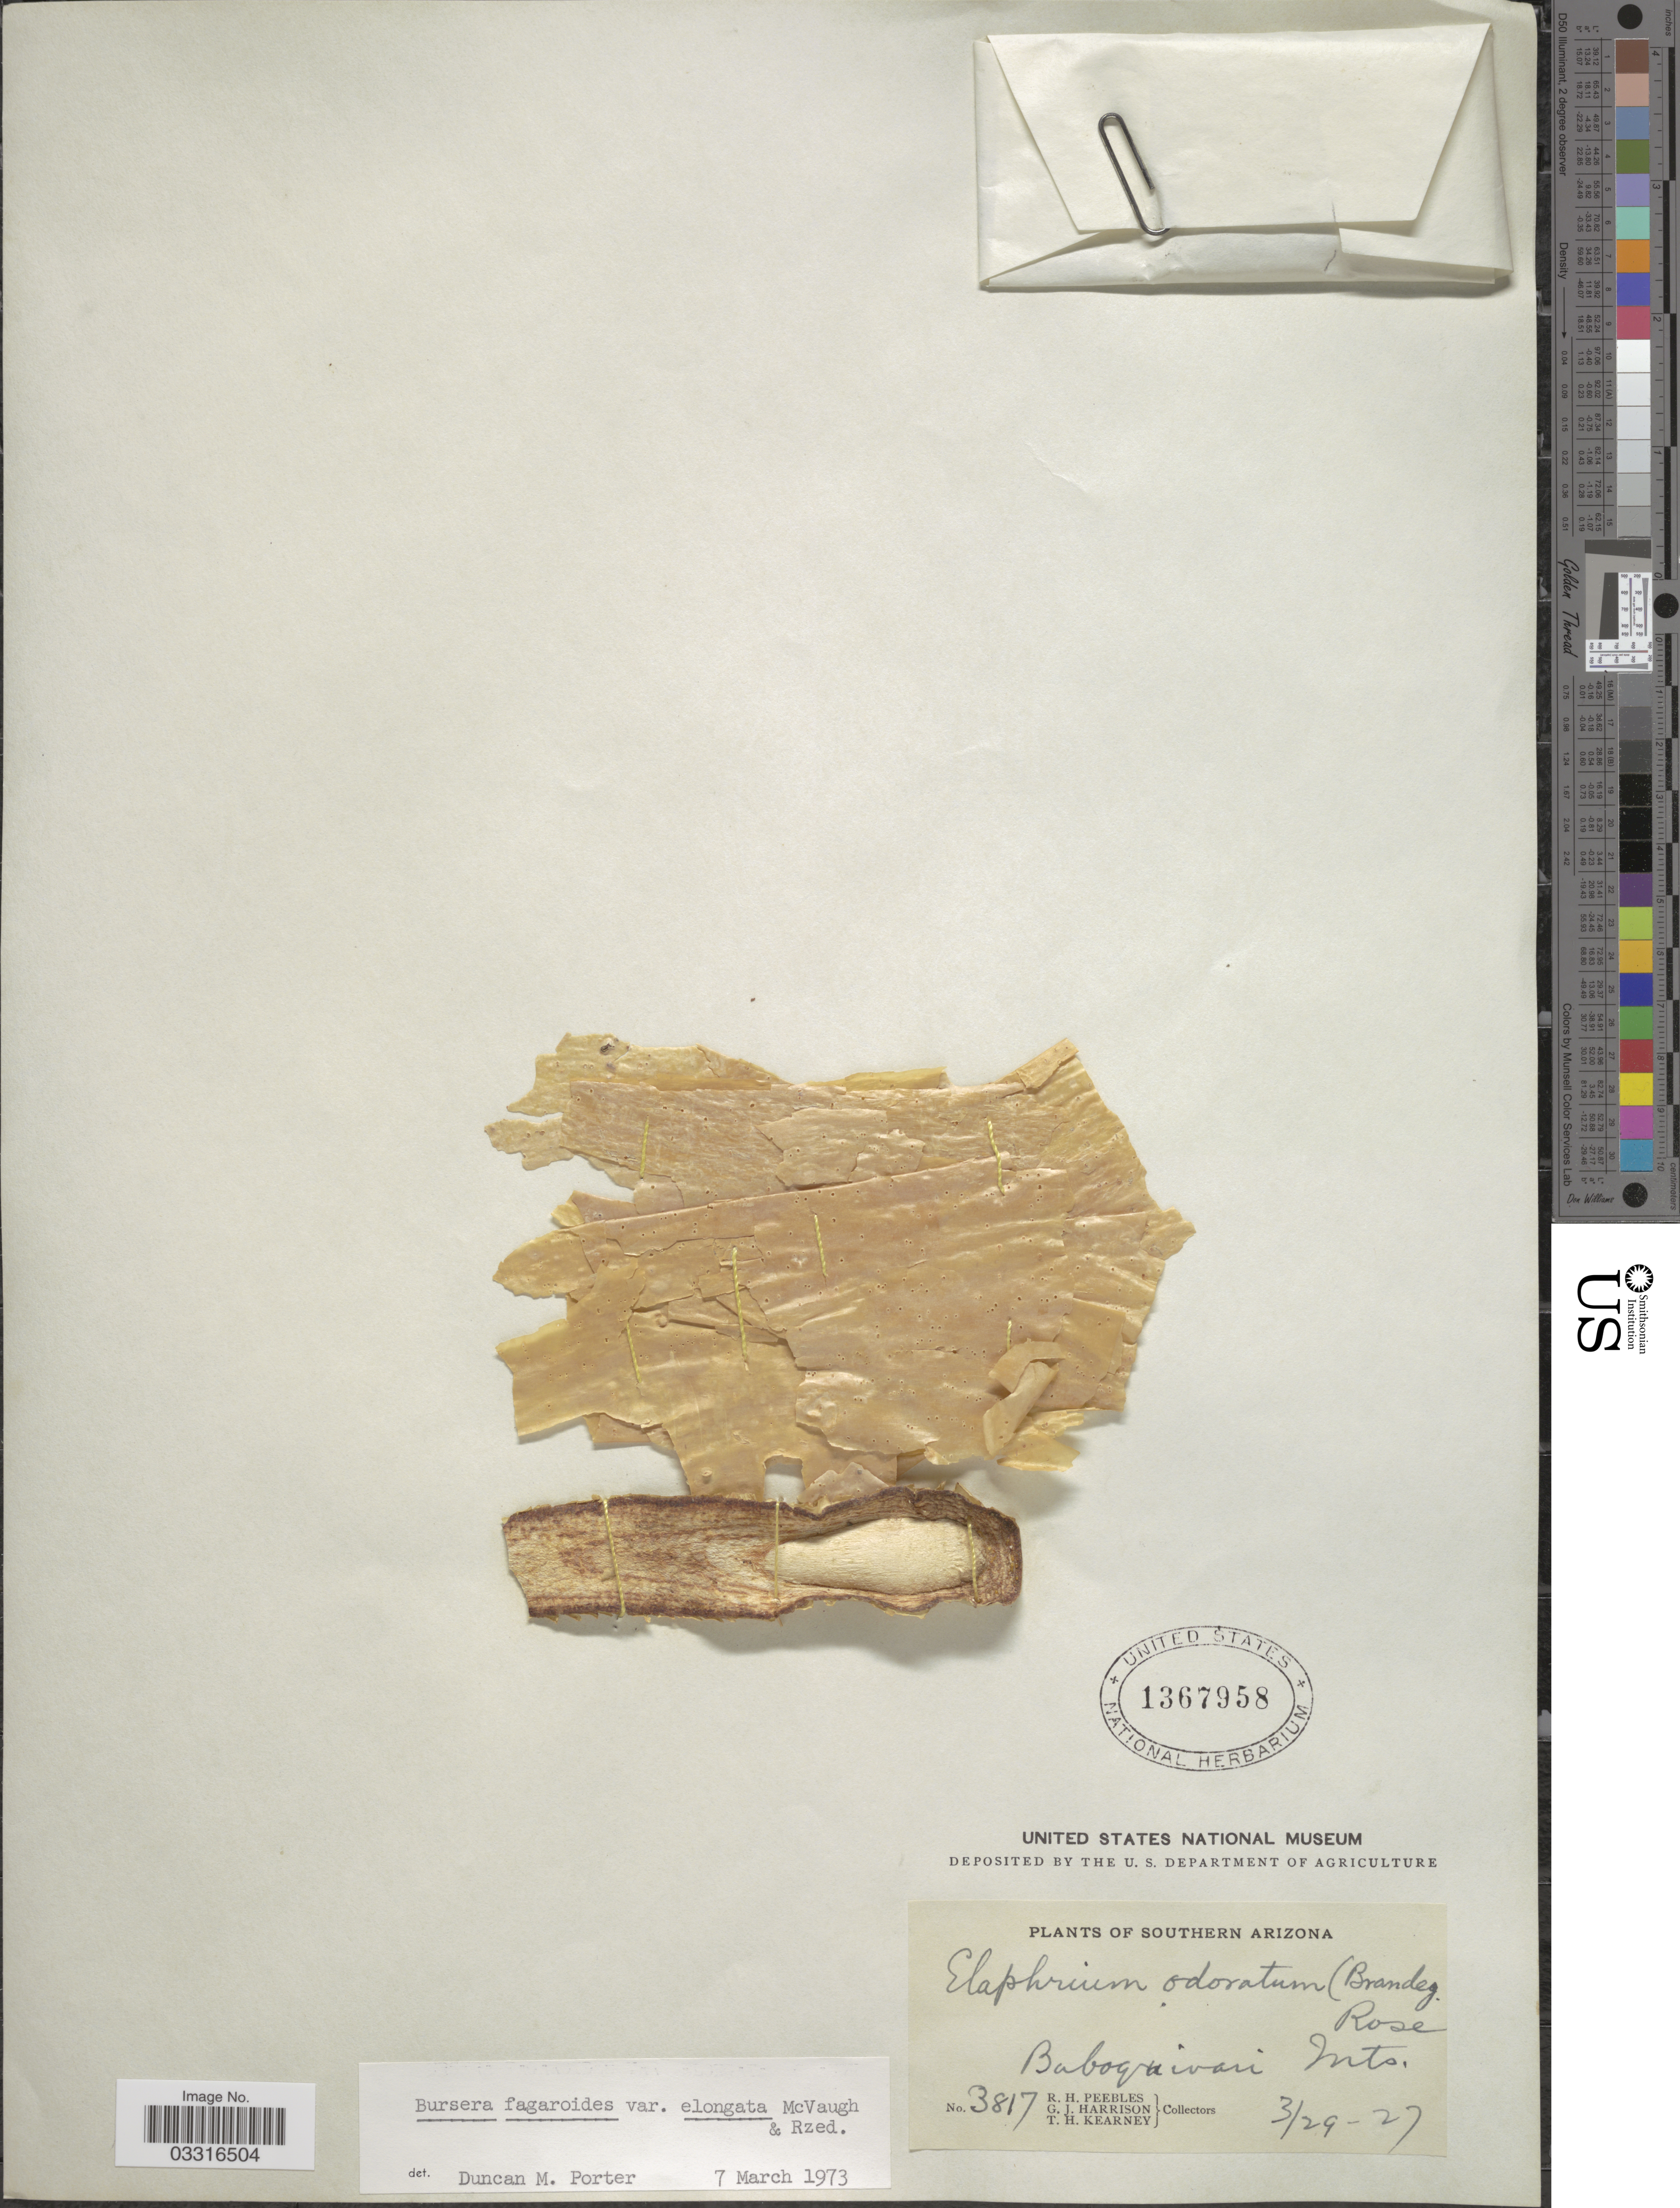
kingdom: Plantae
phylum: Tracheophyta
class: Magnoliopsida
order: Sapindales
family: Burseraceae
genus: Bursera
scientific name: Bursera fagaroides var. elongata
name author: (Kunth) Engl.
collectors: R. H. Peebles, G. J. Harrison & T. H. Kearney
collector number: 3817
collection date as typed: Transcribed d/m/y: 29/3/27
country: United States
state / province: Arizona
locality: Southern Arizona. Baboquivari Mts.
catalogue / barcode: US 1367958